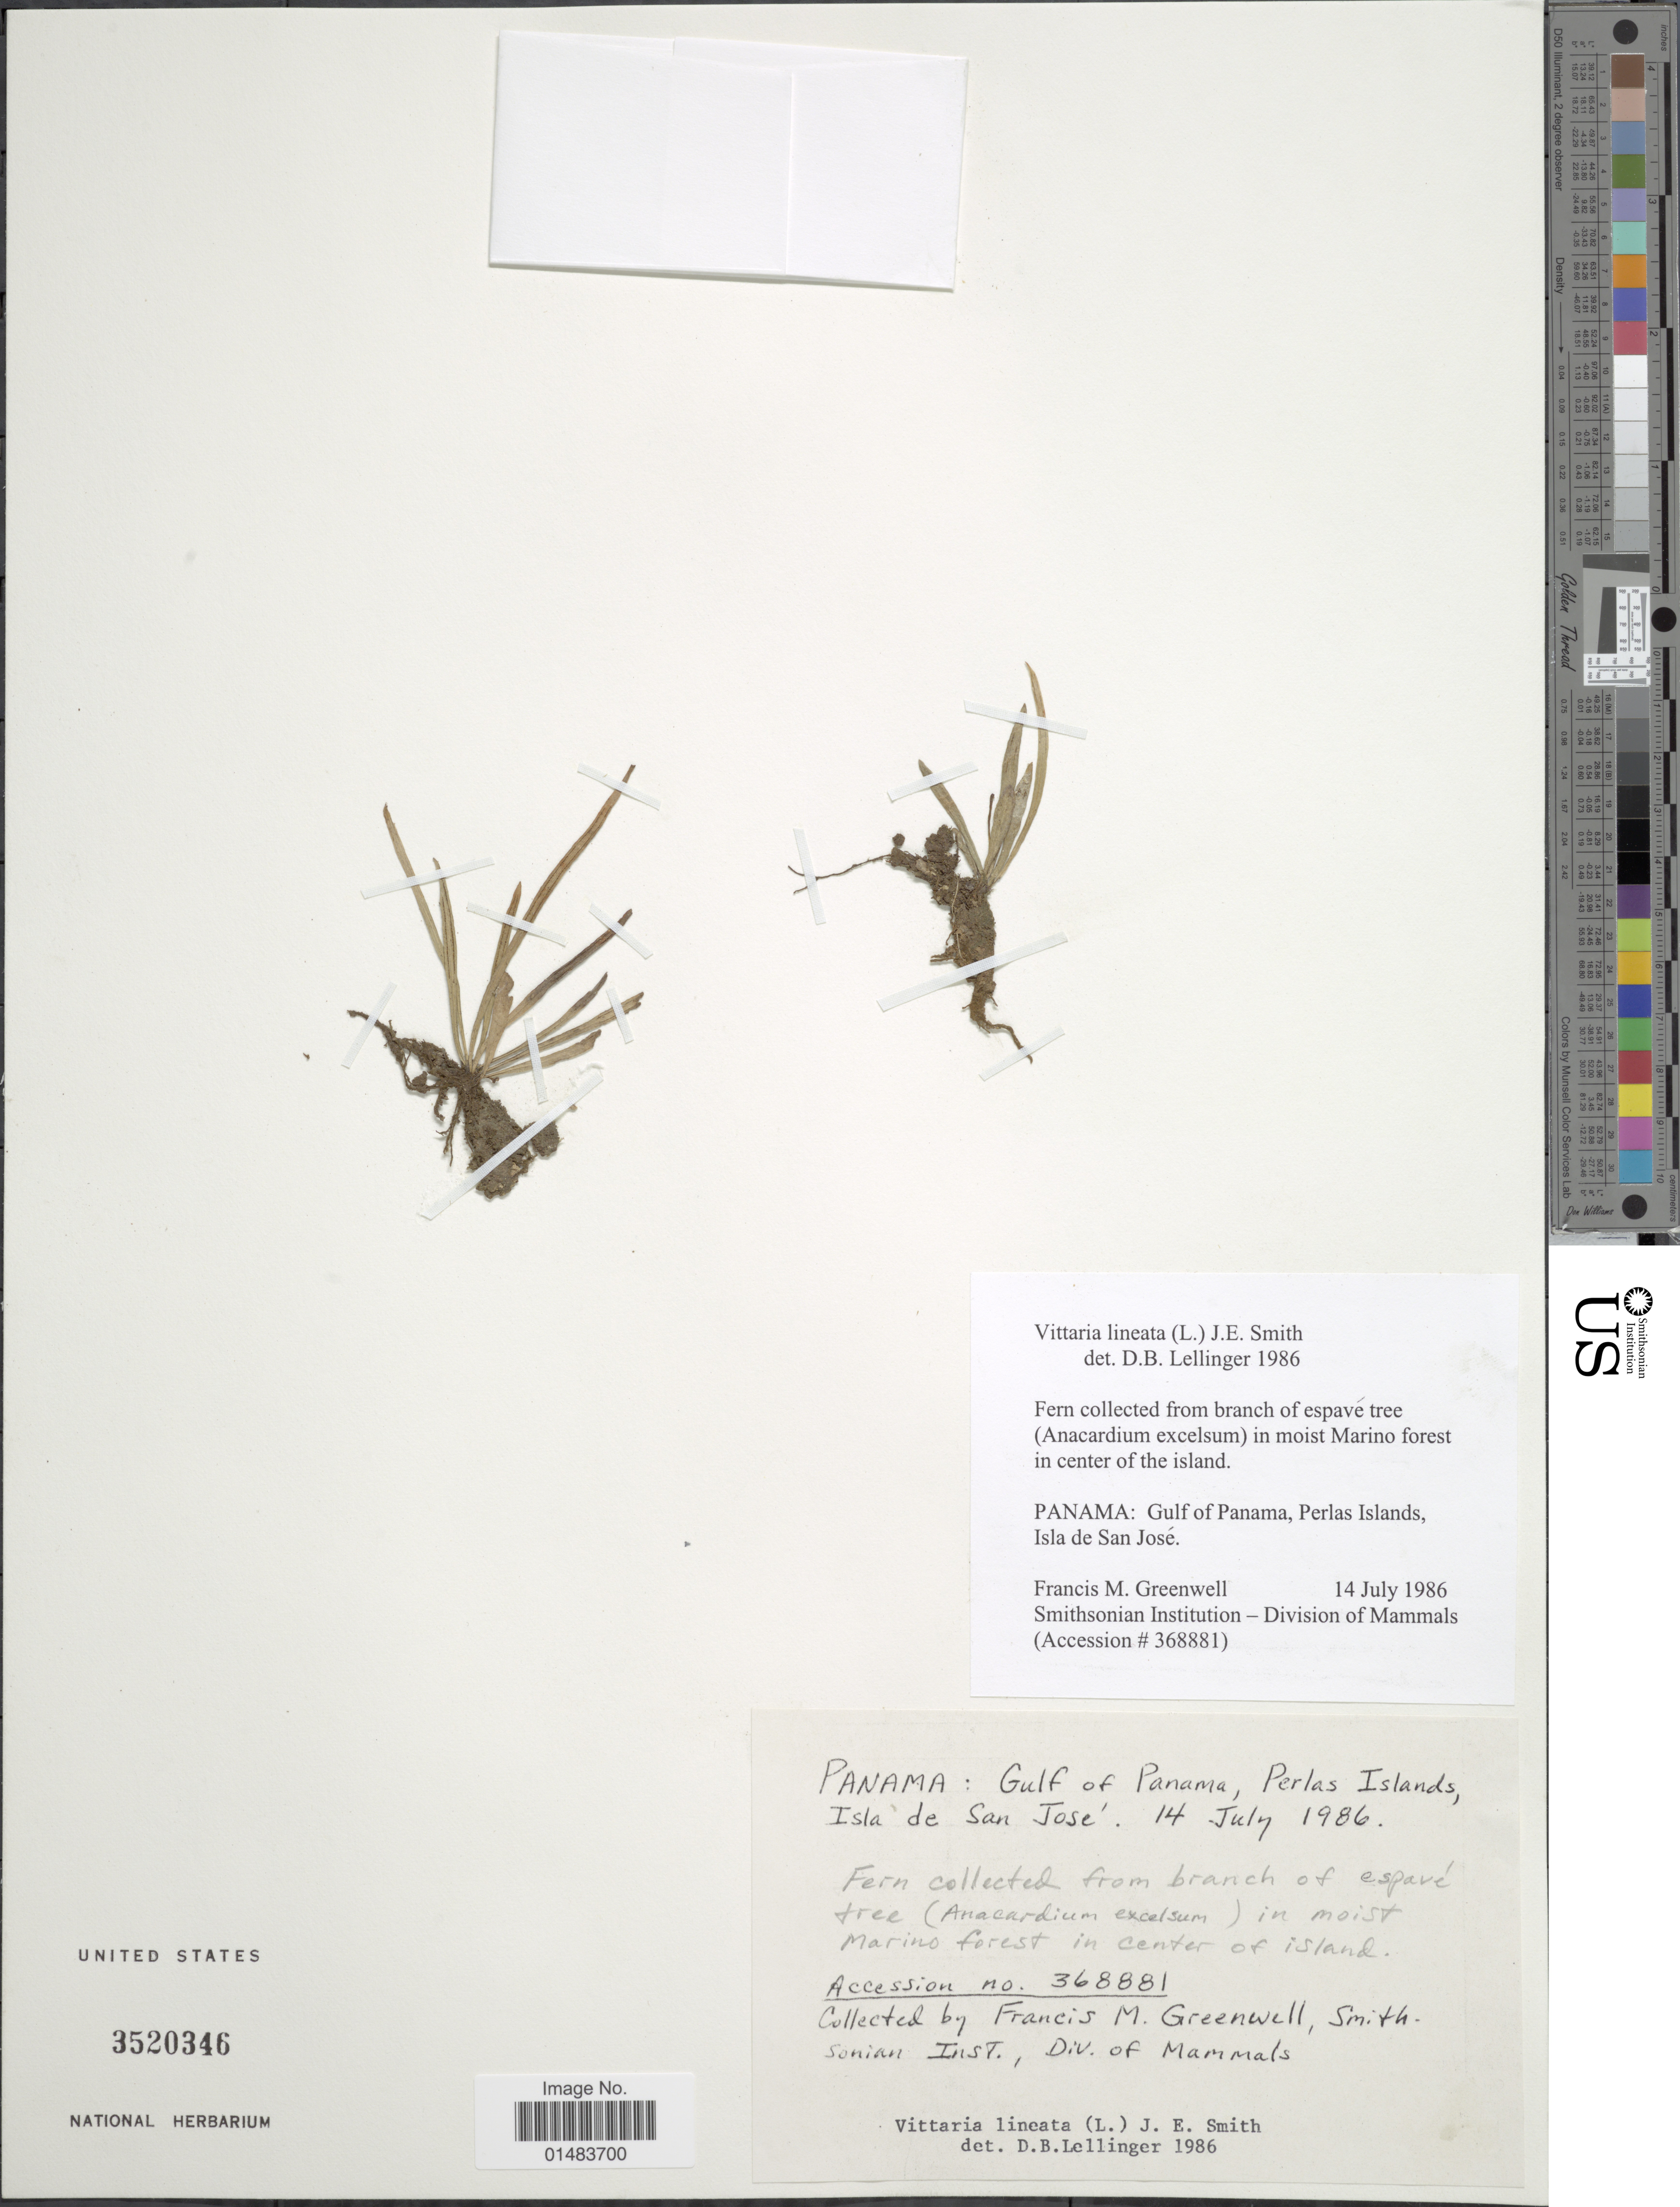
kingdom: Plantae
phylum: Tracheophyta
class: Polypodiopsida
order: Polypodiales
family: Pteridaceae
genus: Vittaria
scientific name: Vittaria lineata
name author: (L.) Sm.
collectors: F. Greenwall & S. Smith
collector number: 368881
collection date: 1986-07-14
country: Panama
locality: Gulf of Panama, Perlas Islands, Isla de San Jose, Fern collected from branch of espare tree (Anacardium excelsum) in moist Marino forest in center of island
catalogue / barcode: US 3520346